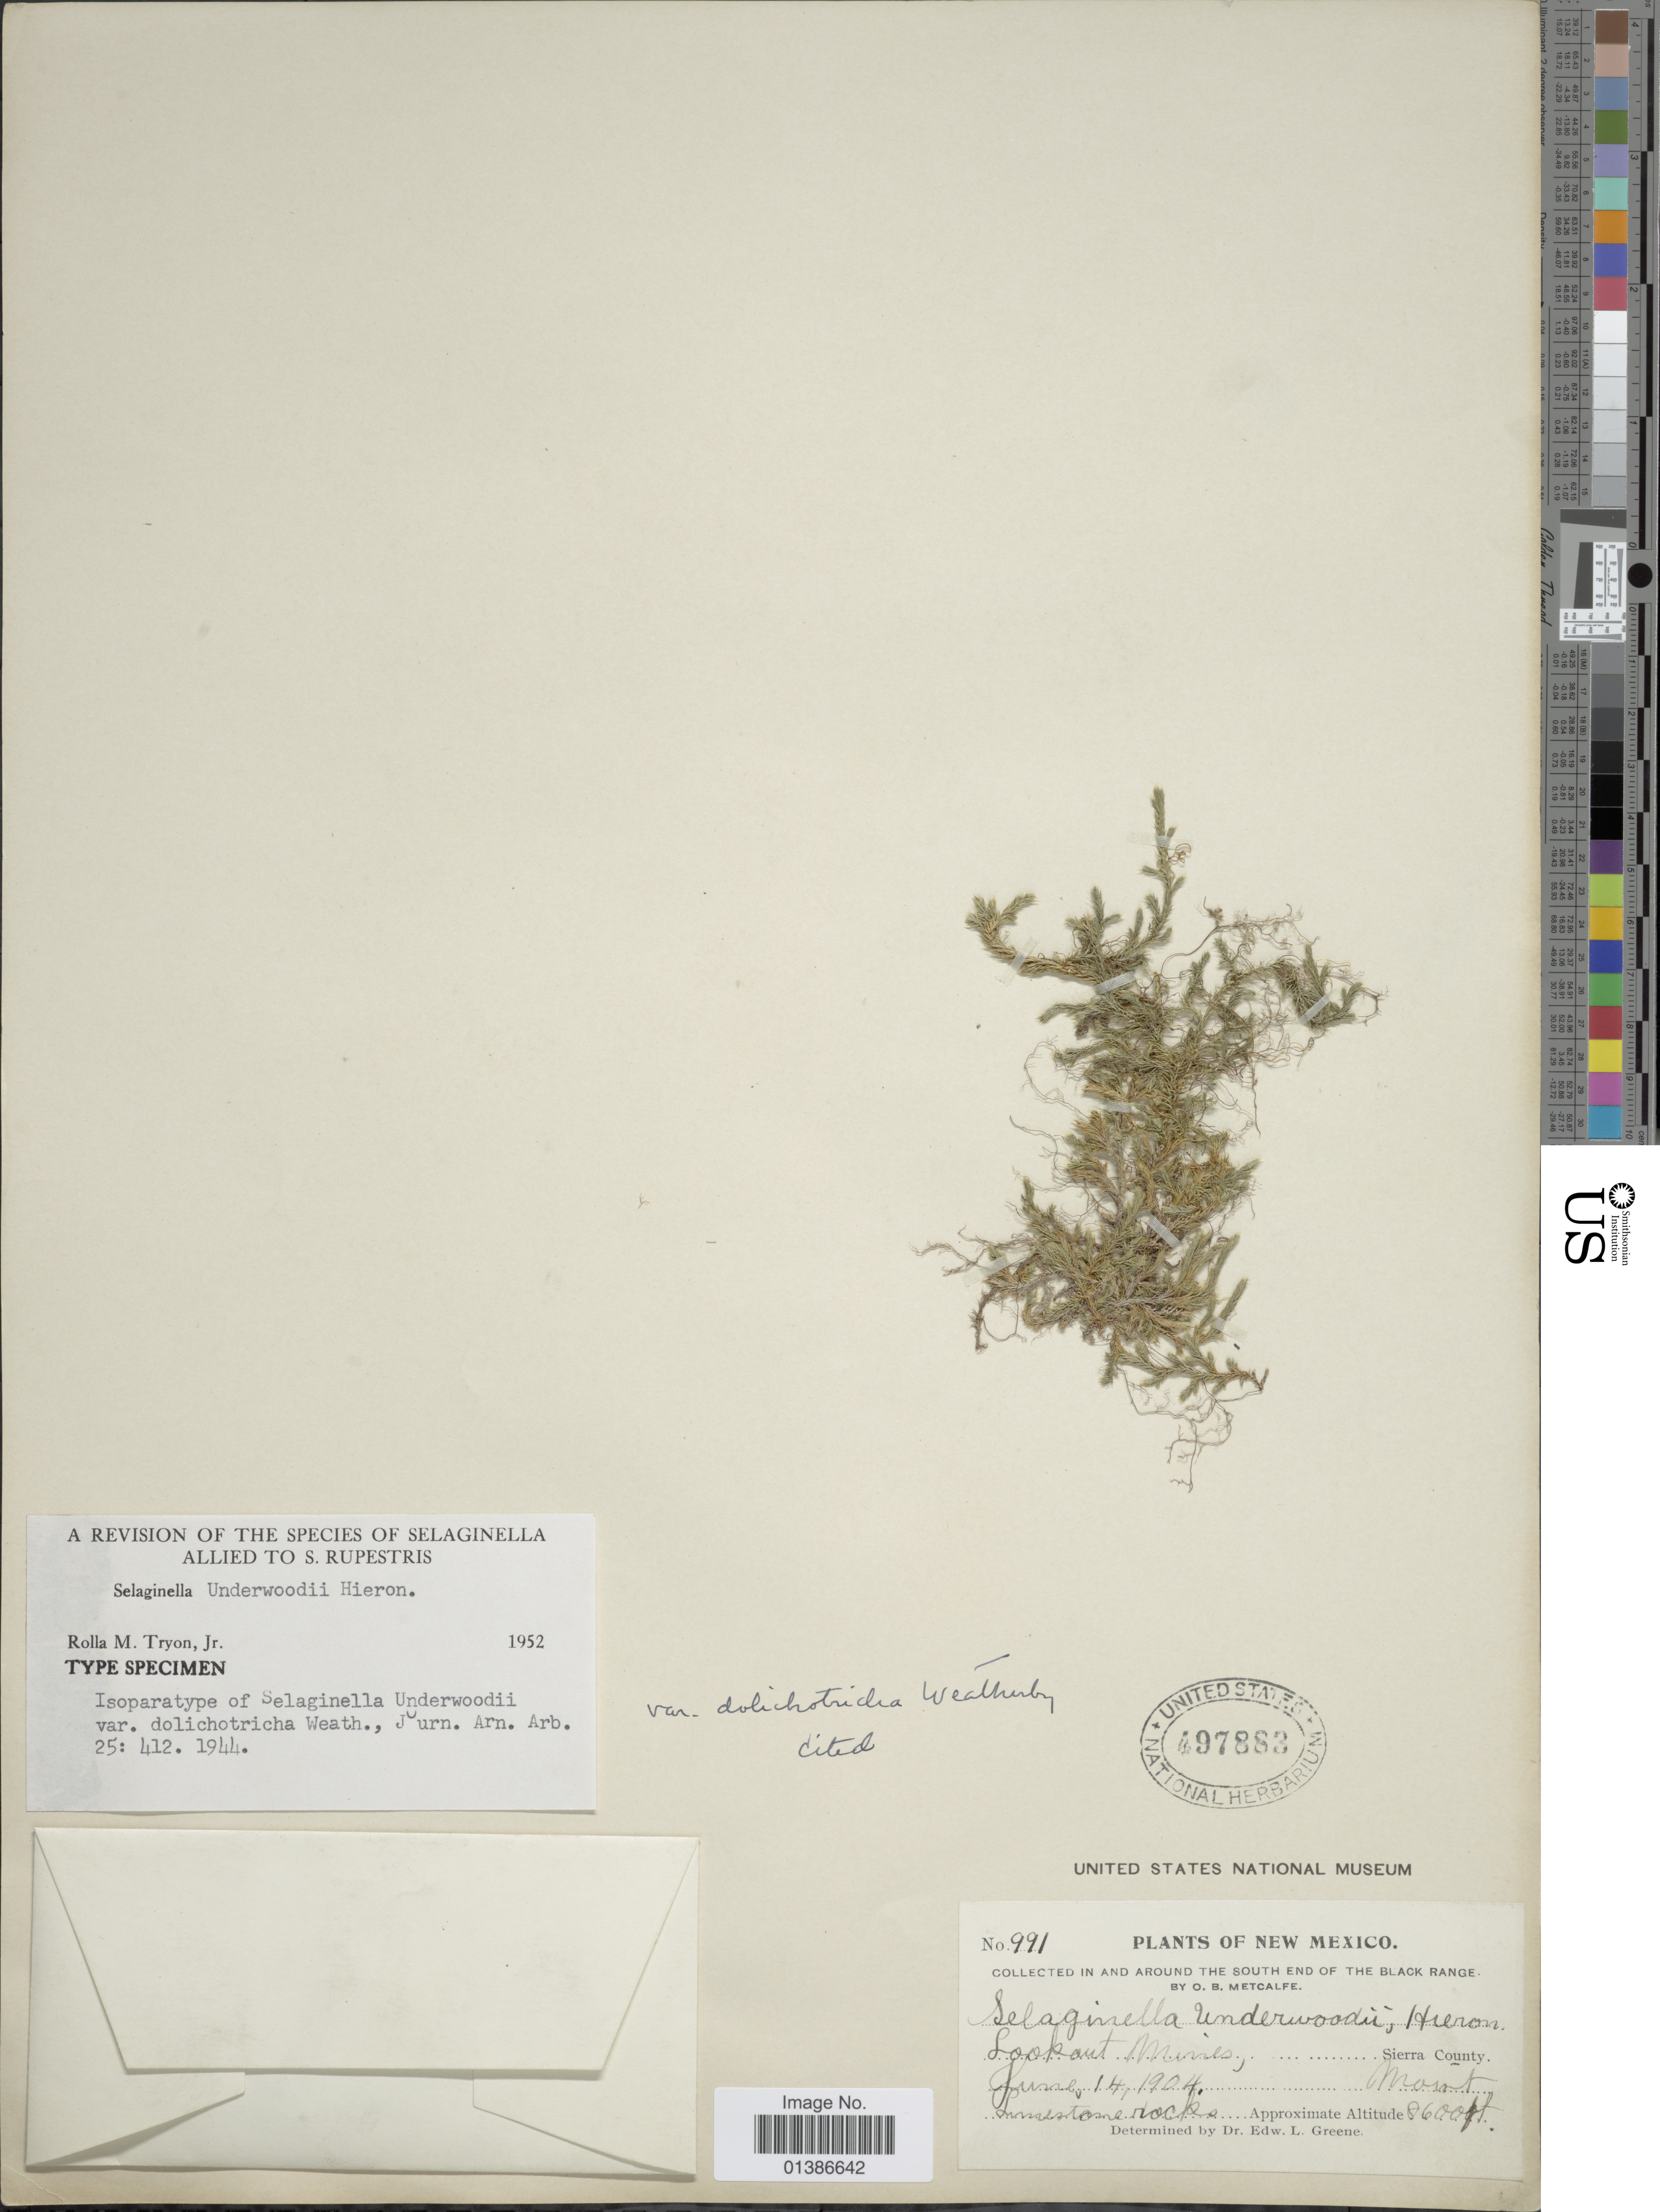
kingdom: Plantae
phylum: Tracheophyta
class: Lycopodiopsida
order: Selaginellales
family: Selaginellaceae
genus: Selaginella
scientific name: Selaginella underwoodii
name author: Hieron.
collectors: O. B. Metcalfe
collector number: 991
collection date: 1904-06-14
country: United States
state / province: New Mexico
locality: In and around the South End of the Black Range. Lookout Mines, Sierra County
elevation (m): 2621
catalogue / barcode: US 497883